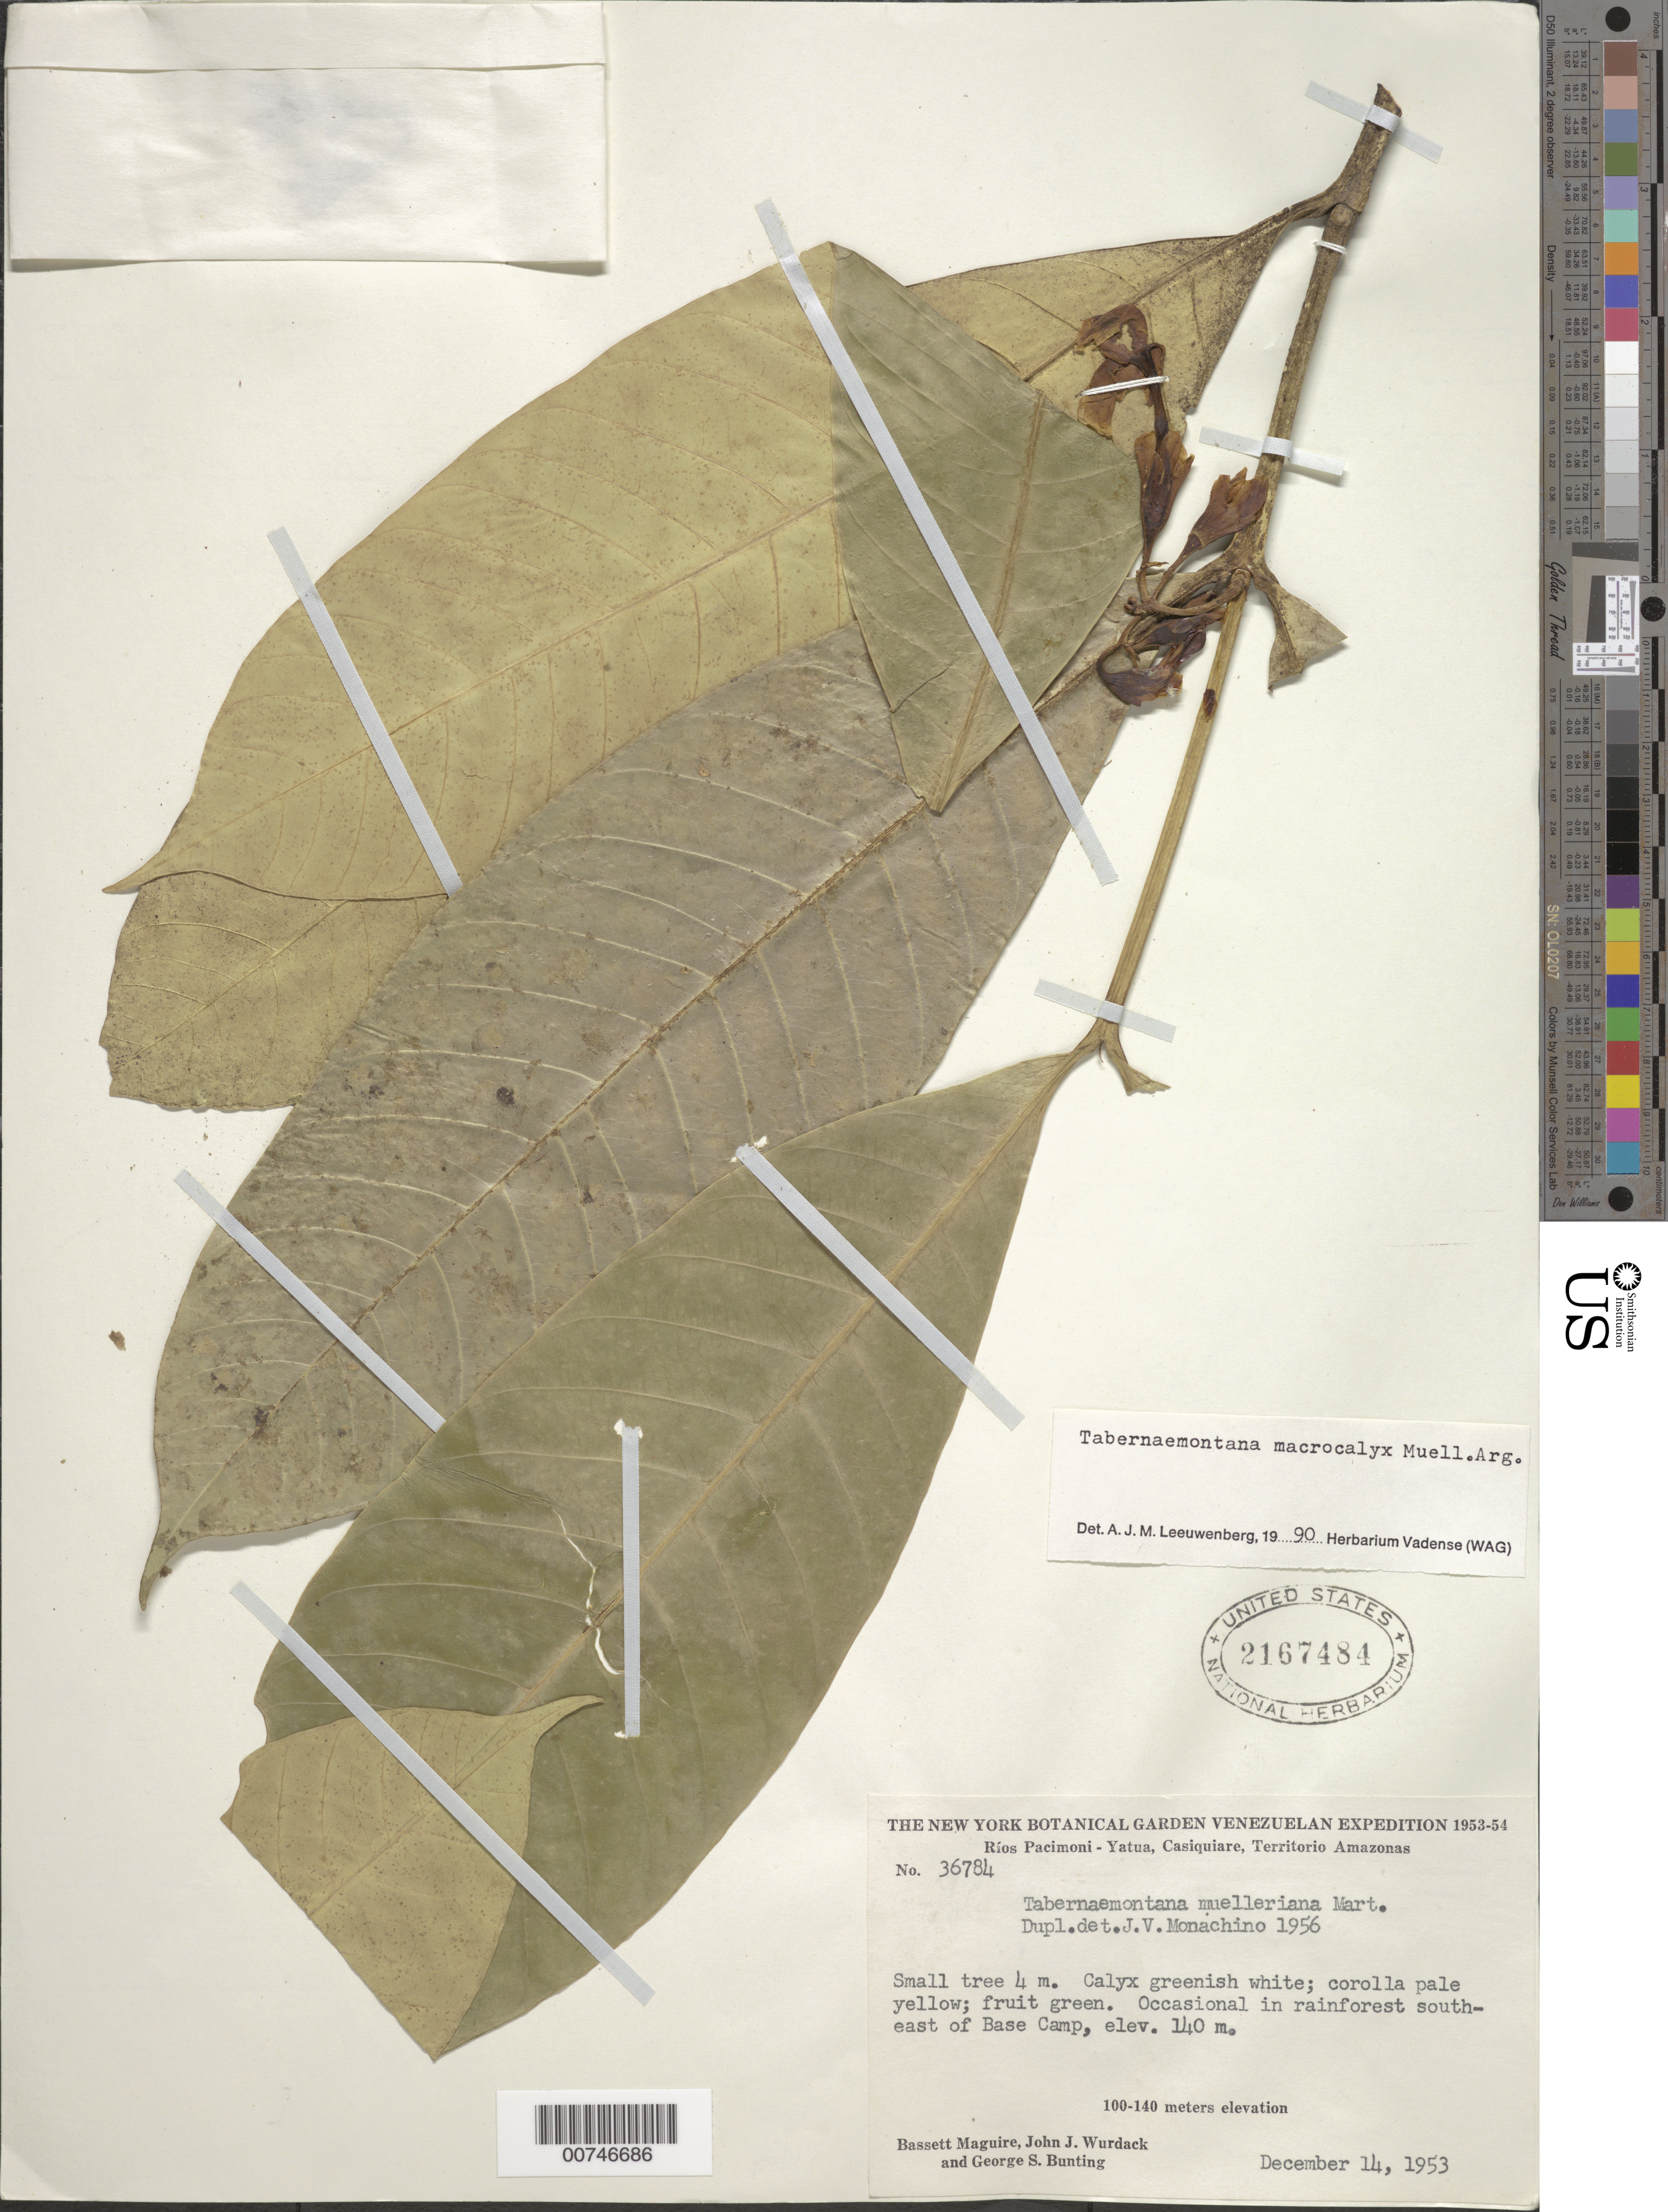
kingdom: Plantae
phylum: Tracheophyta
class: Magnoliopsida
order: Gentianales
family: Apocynaceae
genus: Tabernaemontana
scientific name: Tabernaemontana macrocalyx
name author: Müll. Arg.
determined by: Leeuwenberg, A. J. M.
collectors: B. Maguire, J. J. Wurdack & G. S. Bunting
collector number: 36784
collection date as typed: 14-Dec-53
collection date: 1953-12-14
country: Venezuela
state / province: Amazonas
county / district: Río Negro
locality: Cerro de la Neblina, Río Yatua, SE of Base Camp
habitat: Rainforest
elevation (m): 140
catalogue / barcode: US 2167484